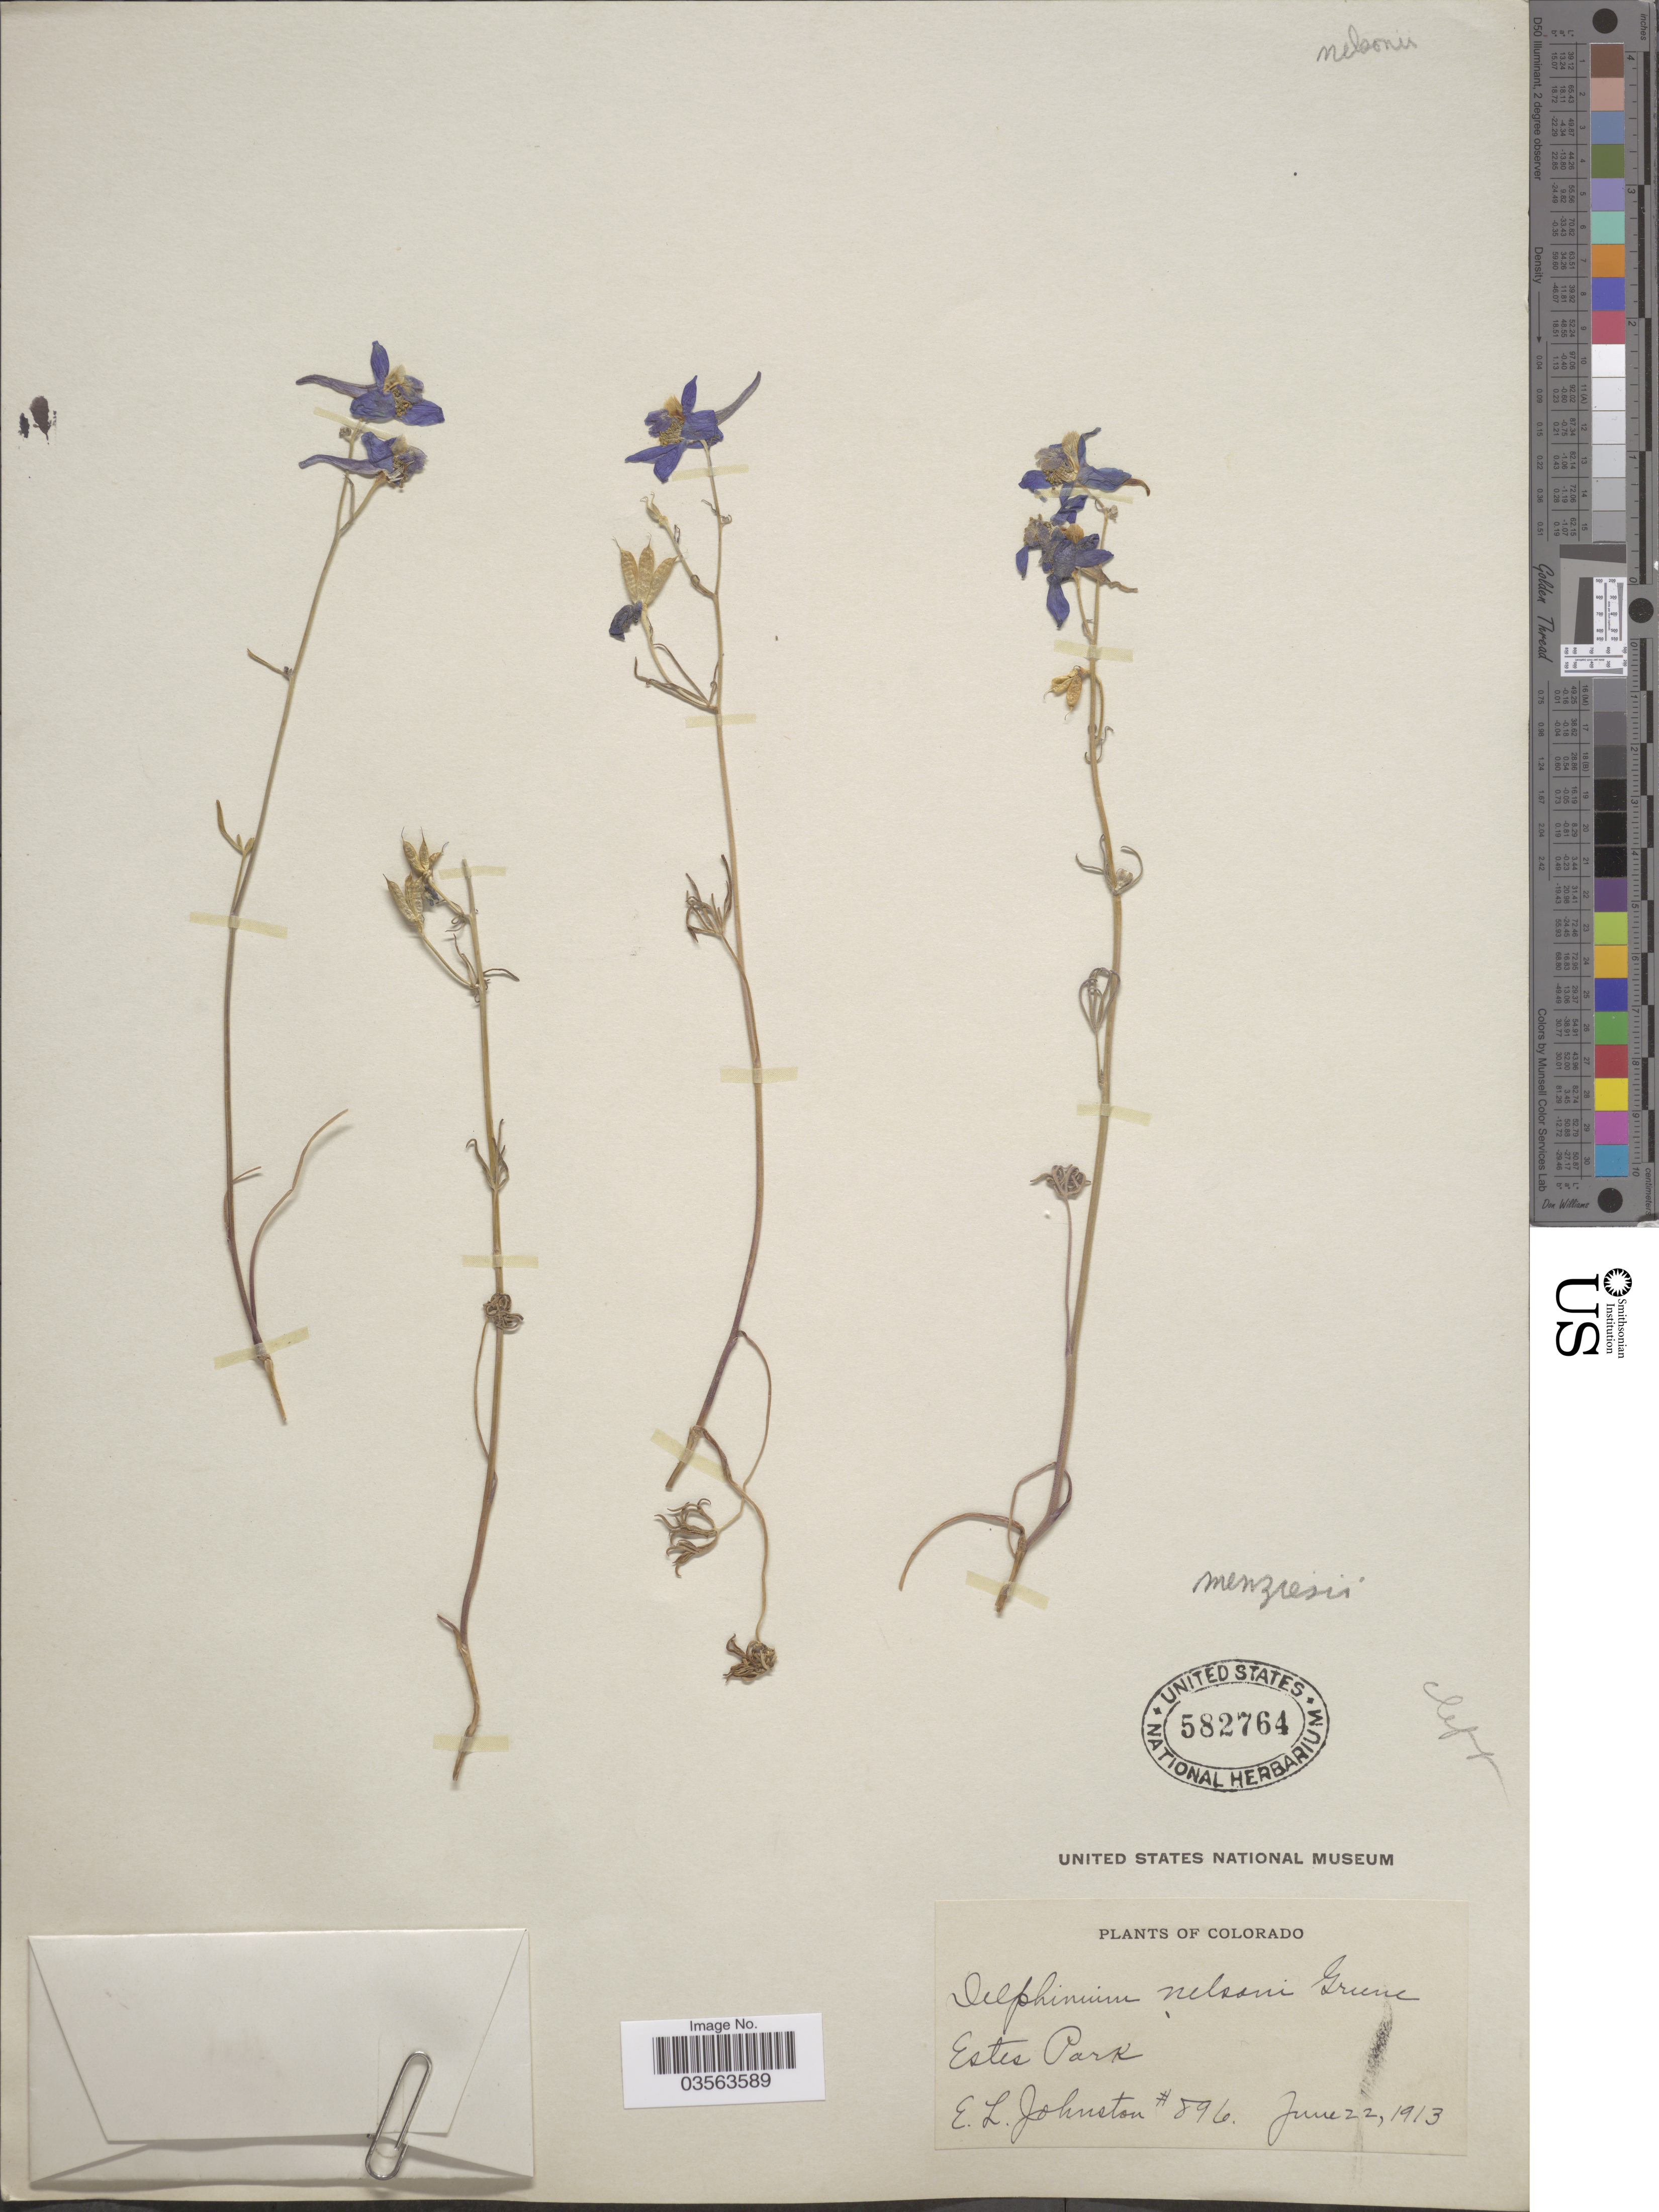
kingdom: Plantae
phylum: Tracheophyta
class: Magnoliopsida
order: Ranunculales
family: Ranunculaceae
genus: Delphinium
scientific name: Delphinium nelsonii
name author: Greene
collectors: E. L. Johnston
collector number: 896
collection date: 1913-06-22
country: United States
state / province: Colorado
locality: Estes Park.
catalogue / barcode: US 582764